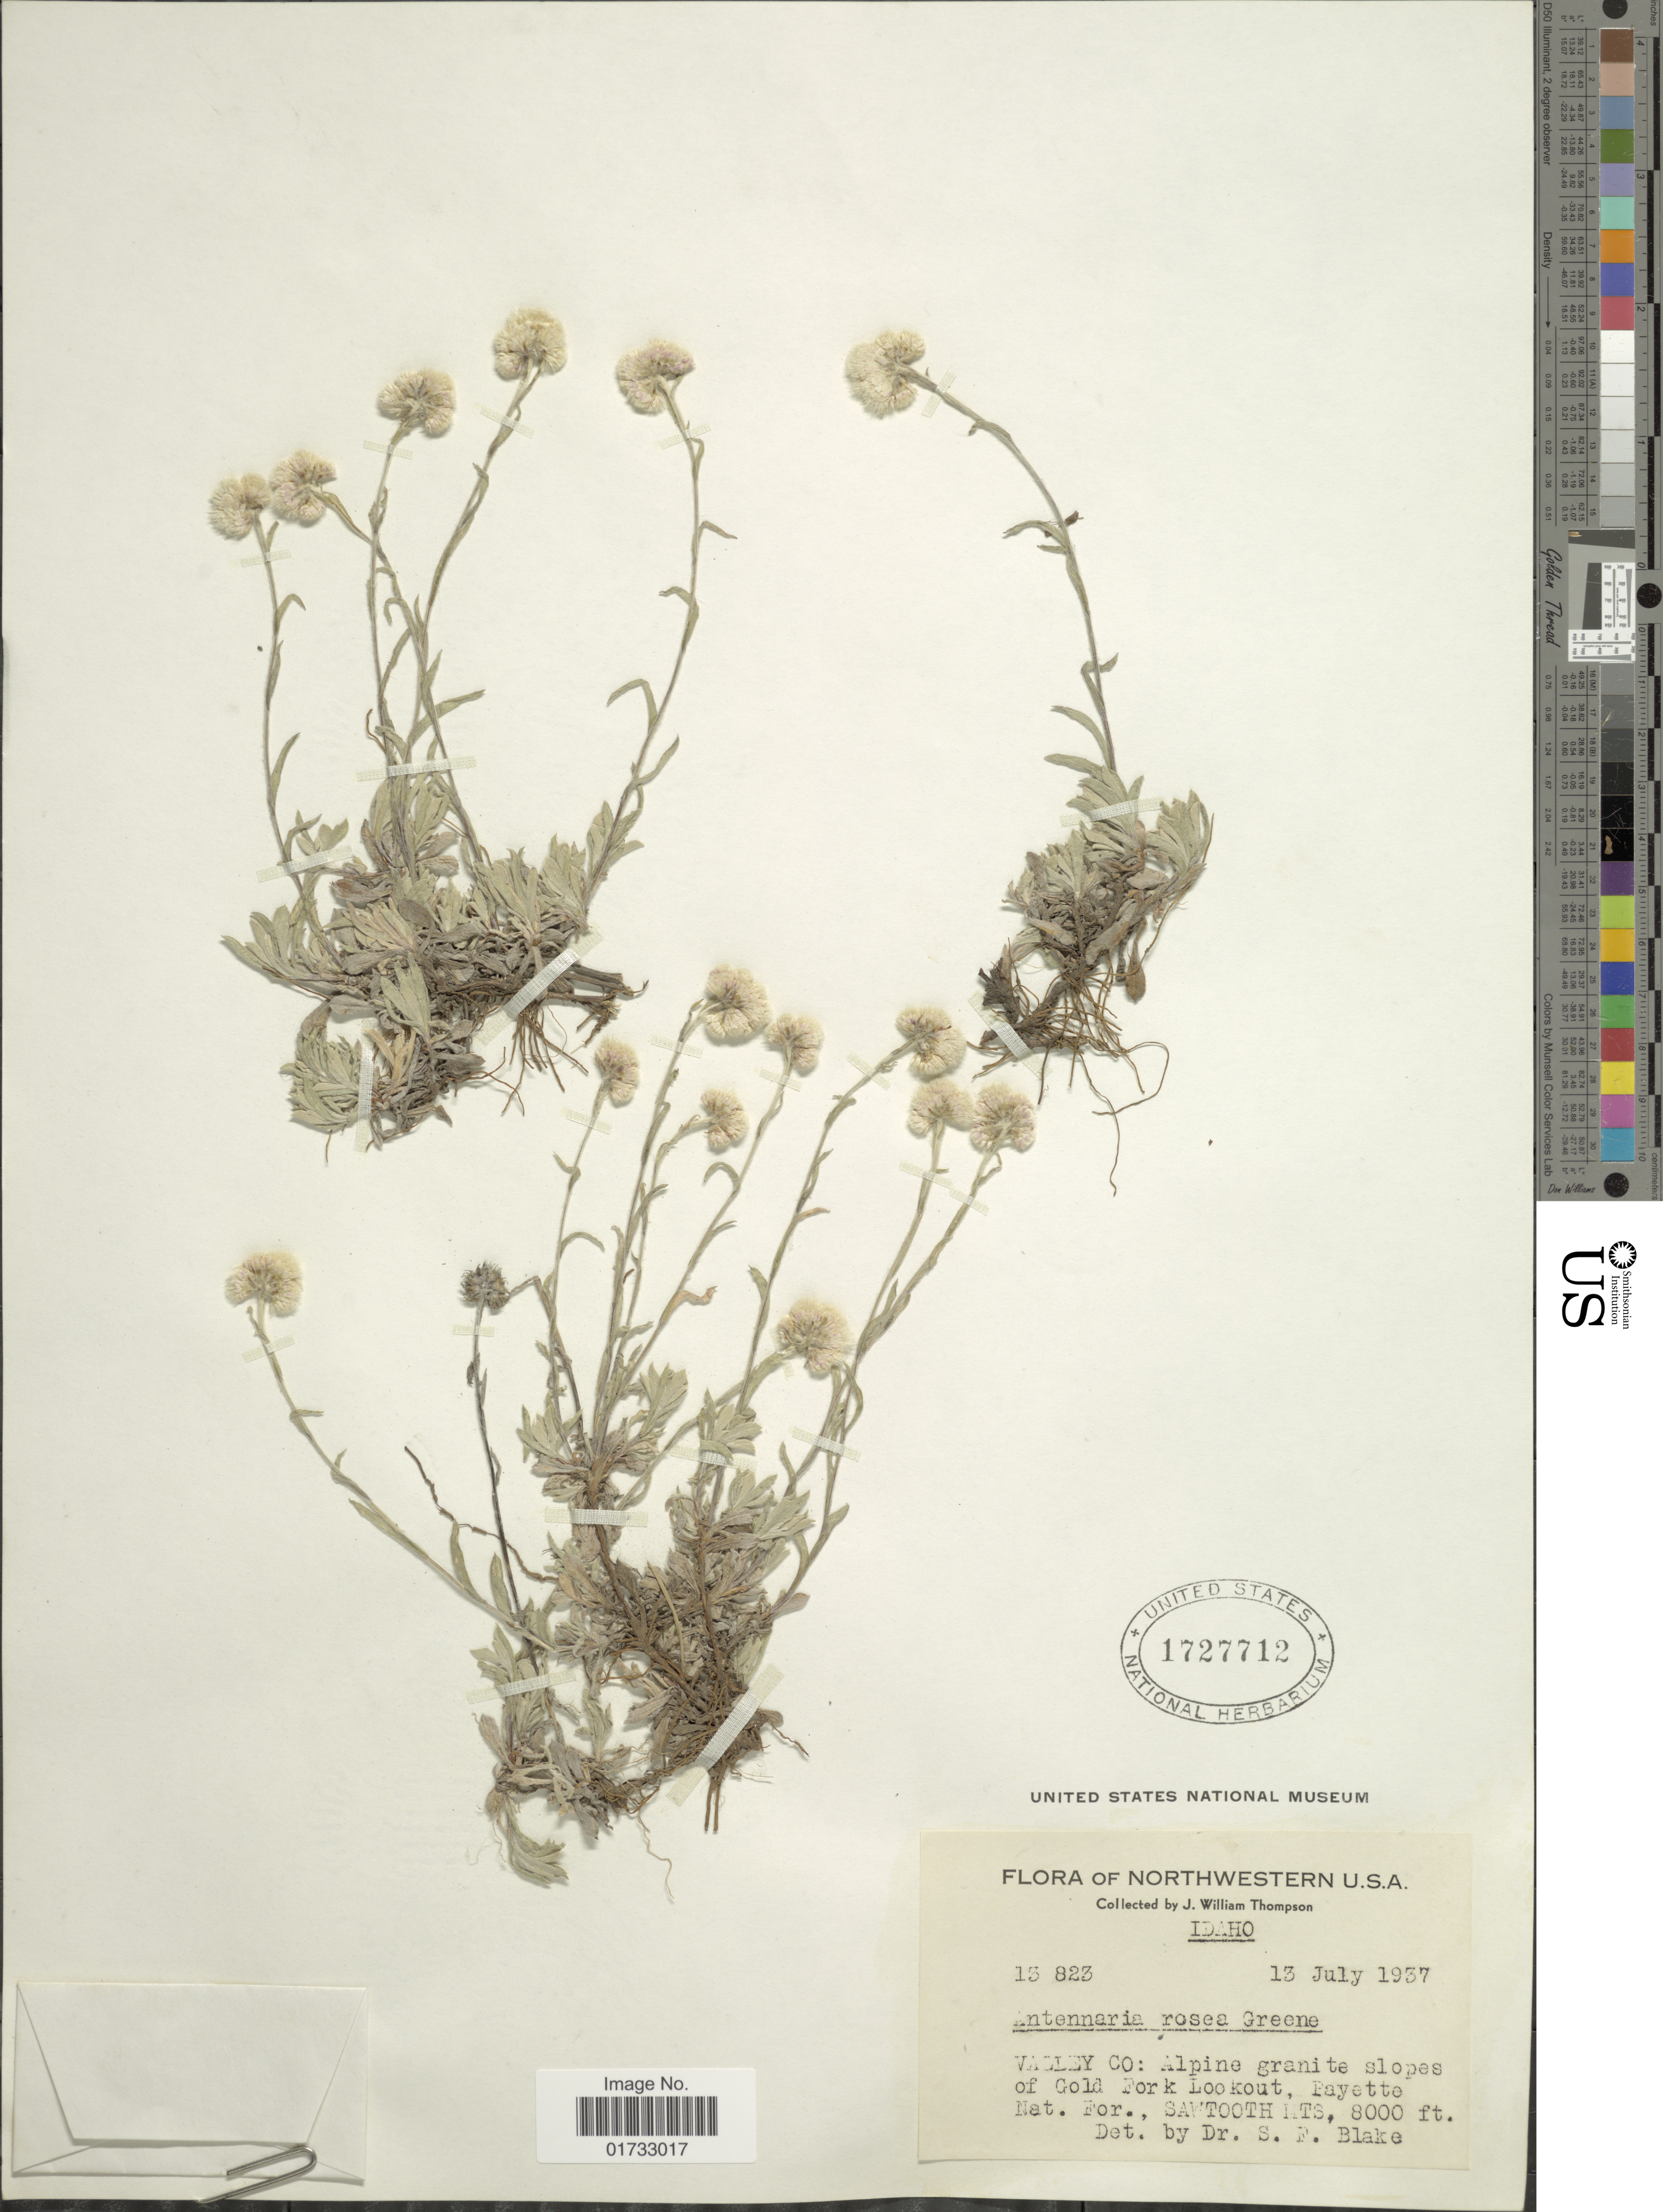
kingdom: Plantae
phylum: Tracheophyta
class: Magnoliopsida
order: Asterales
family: Asteraceae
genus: Antennaria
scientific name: Antennaria rosea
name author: Greene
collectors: J. W. Thompson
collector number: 13823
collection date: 1937-07-13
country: United States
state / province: Idaho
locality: Northwestern U.S.A., Valley Co: Alpine granite slopes of Gold Fork Lookout, Payette Nat. For., Sawtooth Mts.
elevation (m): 2438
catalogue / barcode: US 1727712